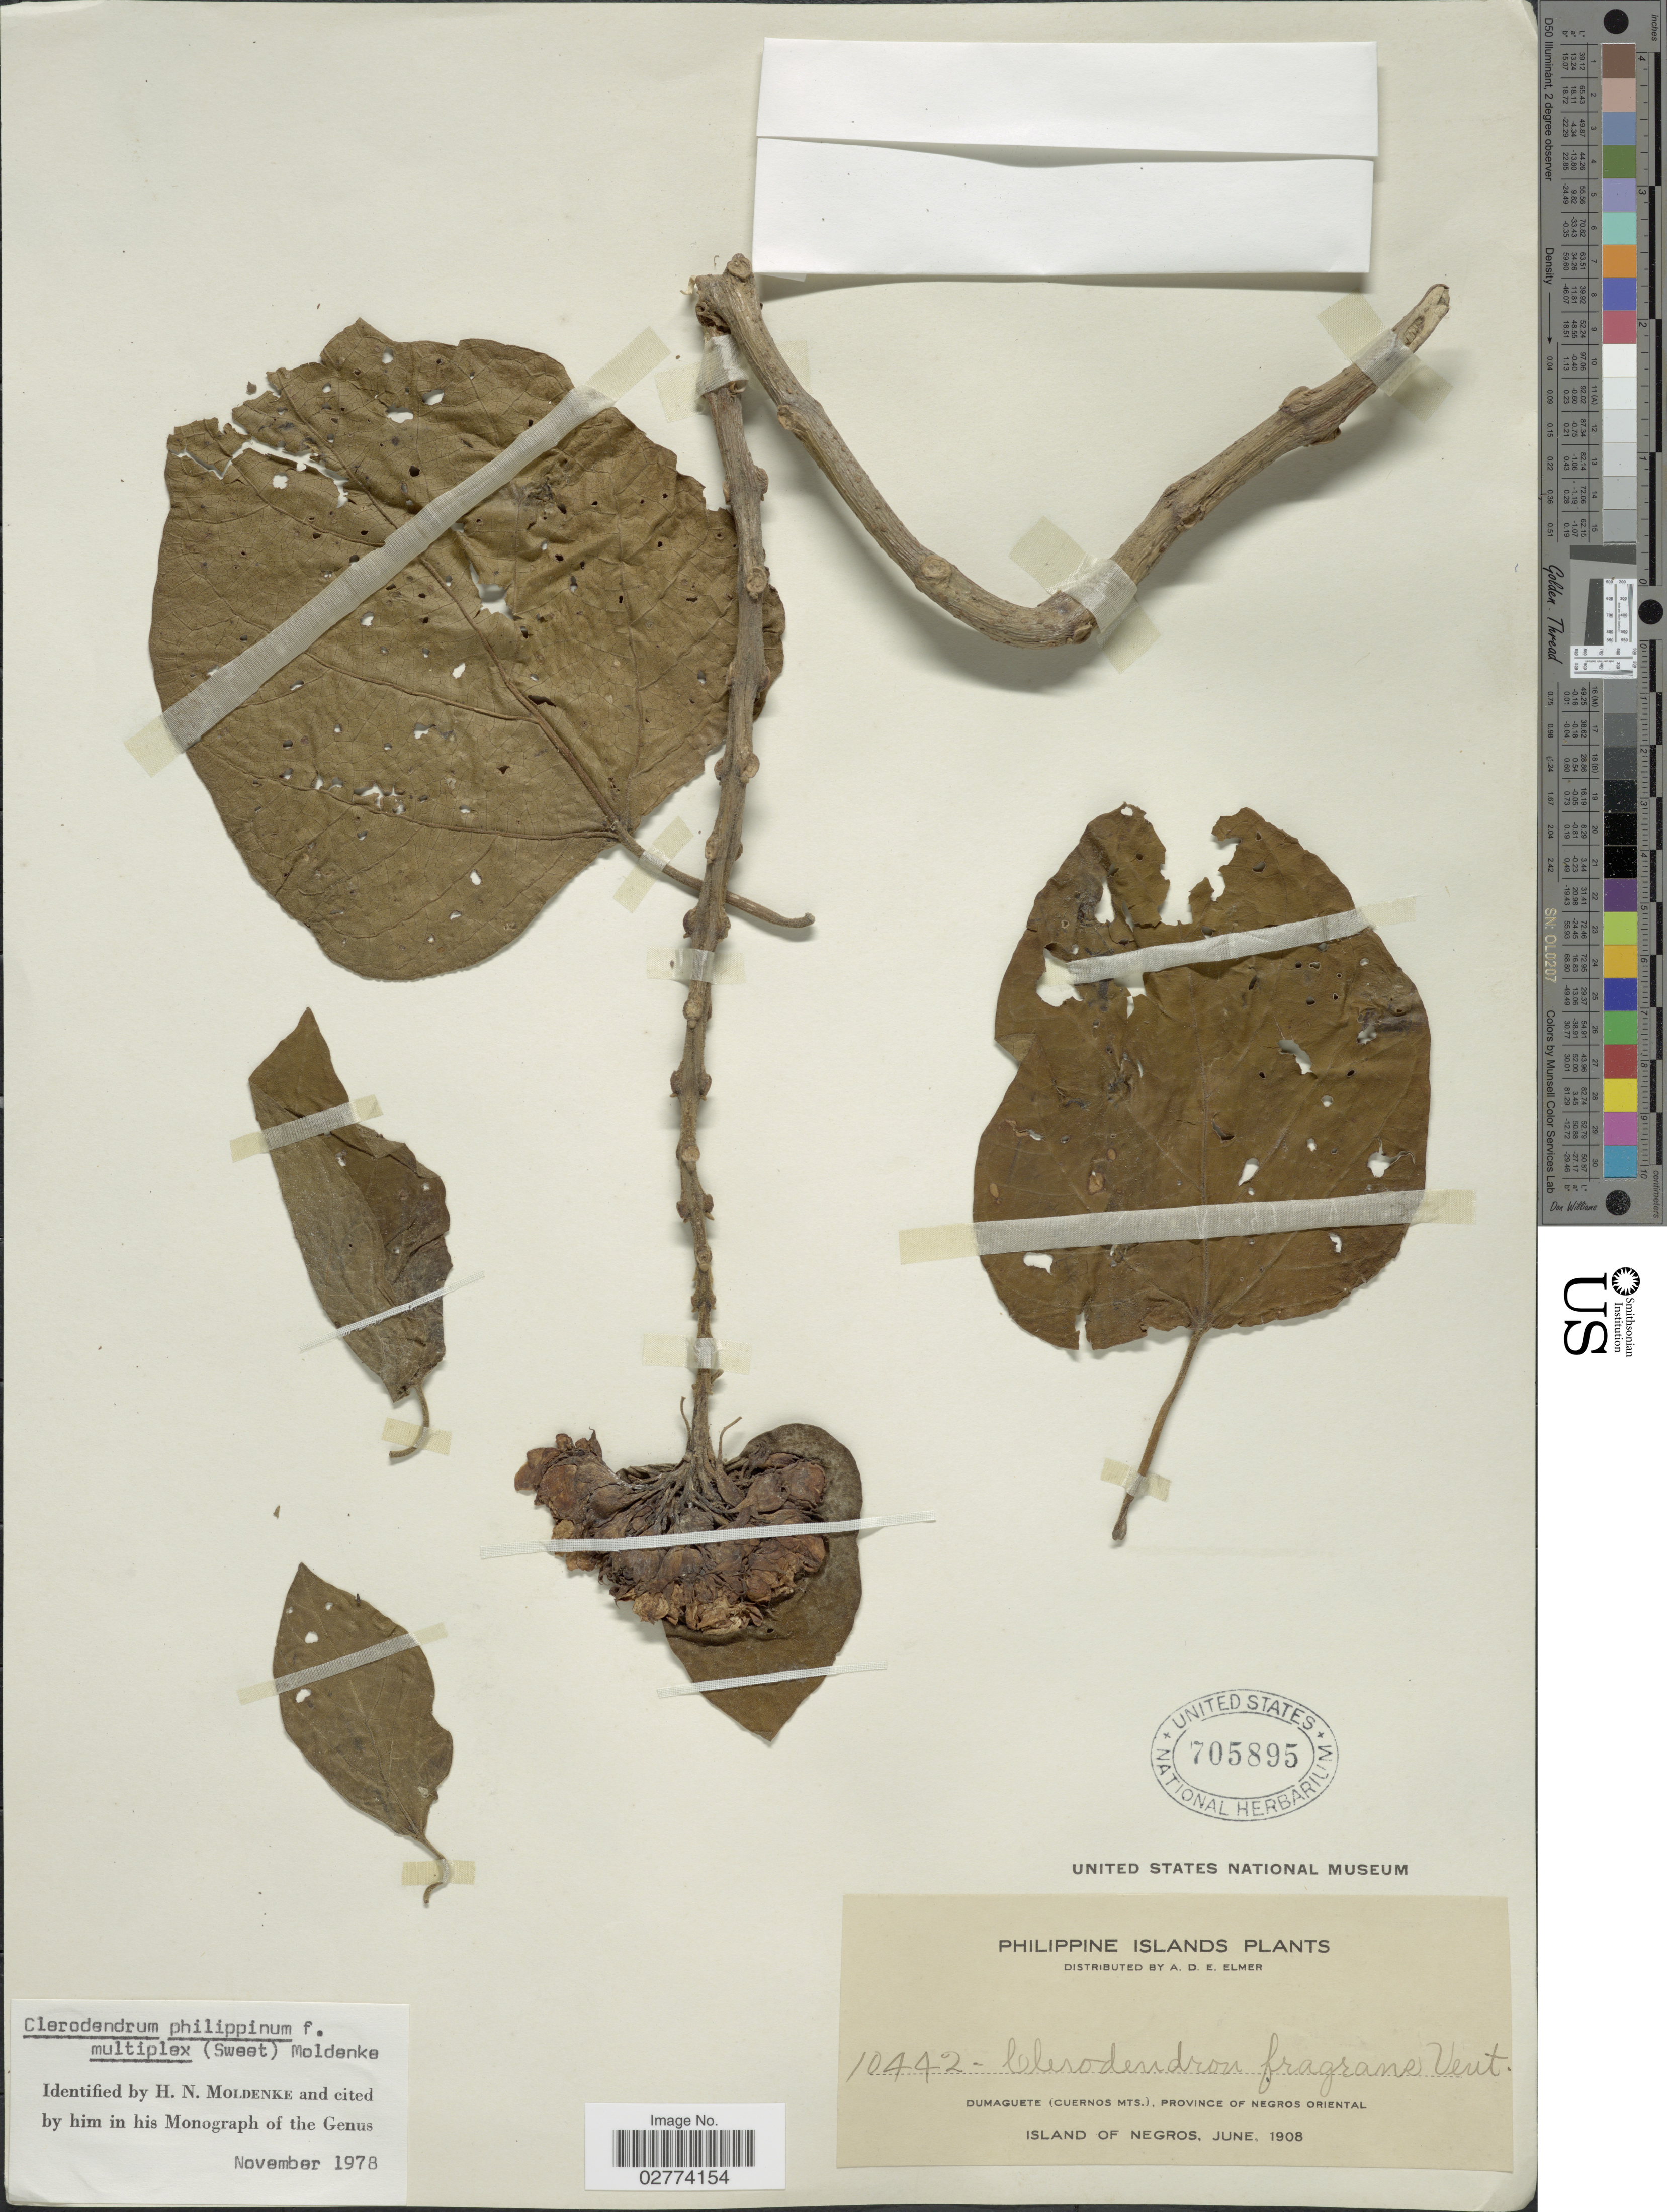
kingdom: Plantae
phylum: Tracheophyta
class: Magnoliopsida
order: Lamiales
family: Lamiaceae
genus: Clerodendrum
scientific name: Clerodendrum philippinum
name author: Schauer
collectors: A. D. E. Elmer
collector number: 10442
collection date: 1908-06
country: Philippines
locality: Dumaguete (Cuernos Mts.), Province of Negros Oriental, Island of Negros.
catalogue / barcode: US 705895